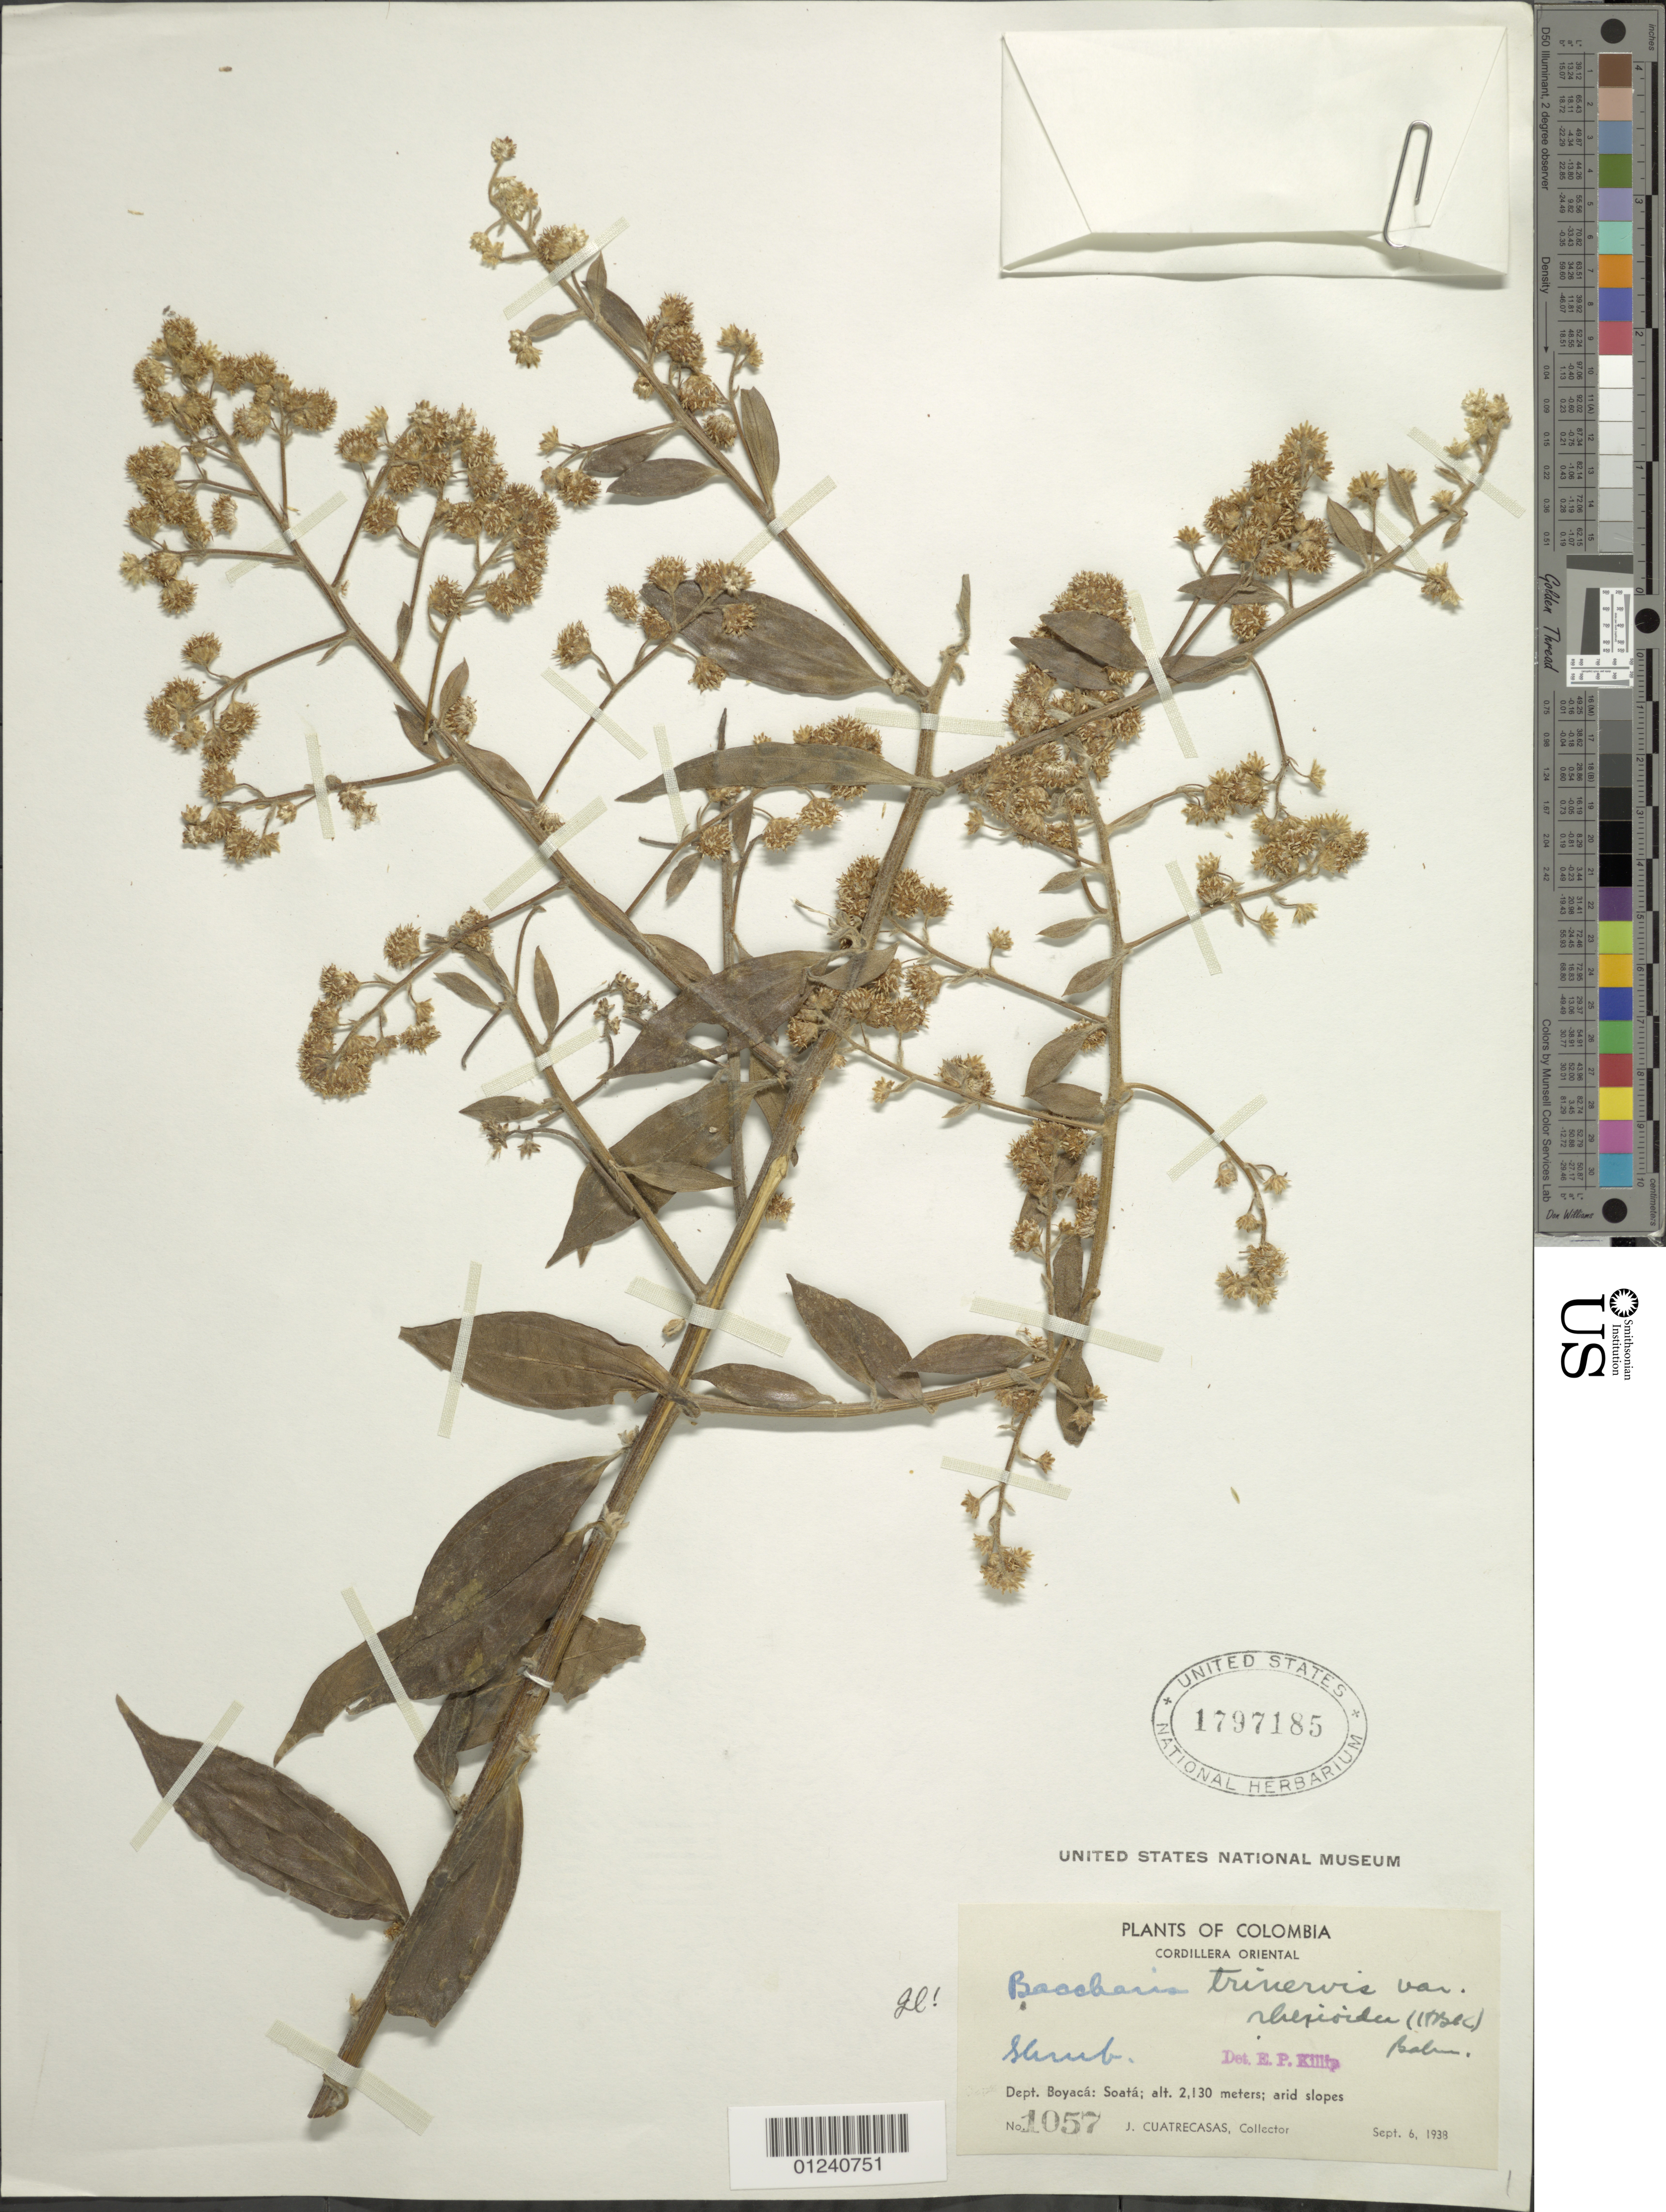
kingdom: Plantae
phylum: Tracheophyta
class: Magnoliopsida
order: Asterales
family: Asteraceae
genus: Baccharis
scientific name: Baccharis trinervis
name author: (Lam.) Pers.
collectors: J. Cuatrecasas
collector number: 1057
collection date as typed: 06 Sep 1938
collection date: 1938-09-06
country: Colombia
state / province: Boyacá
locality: Soata.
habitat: arid slopes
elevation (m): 2130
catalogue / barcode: US 1797185